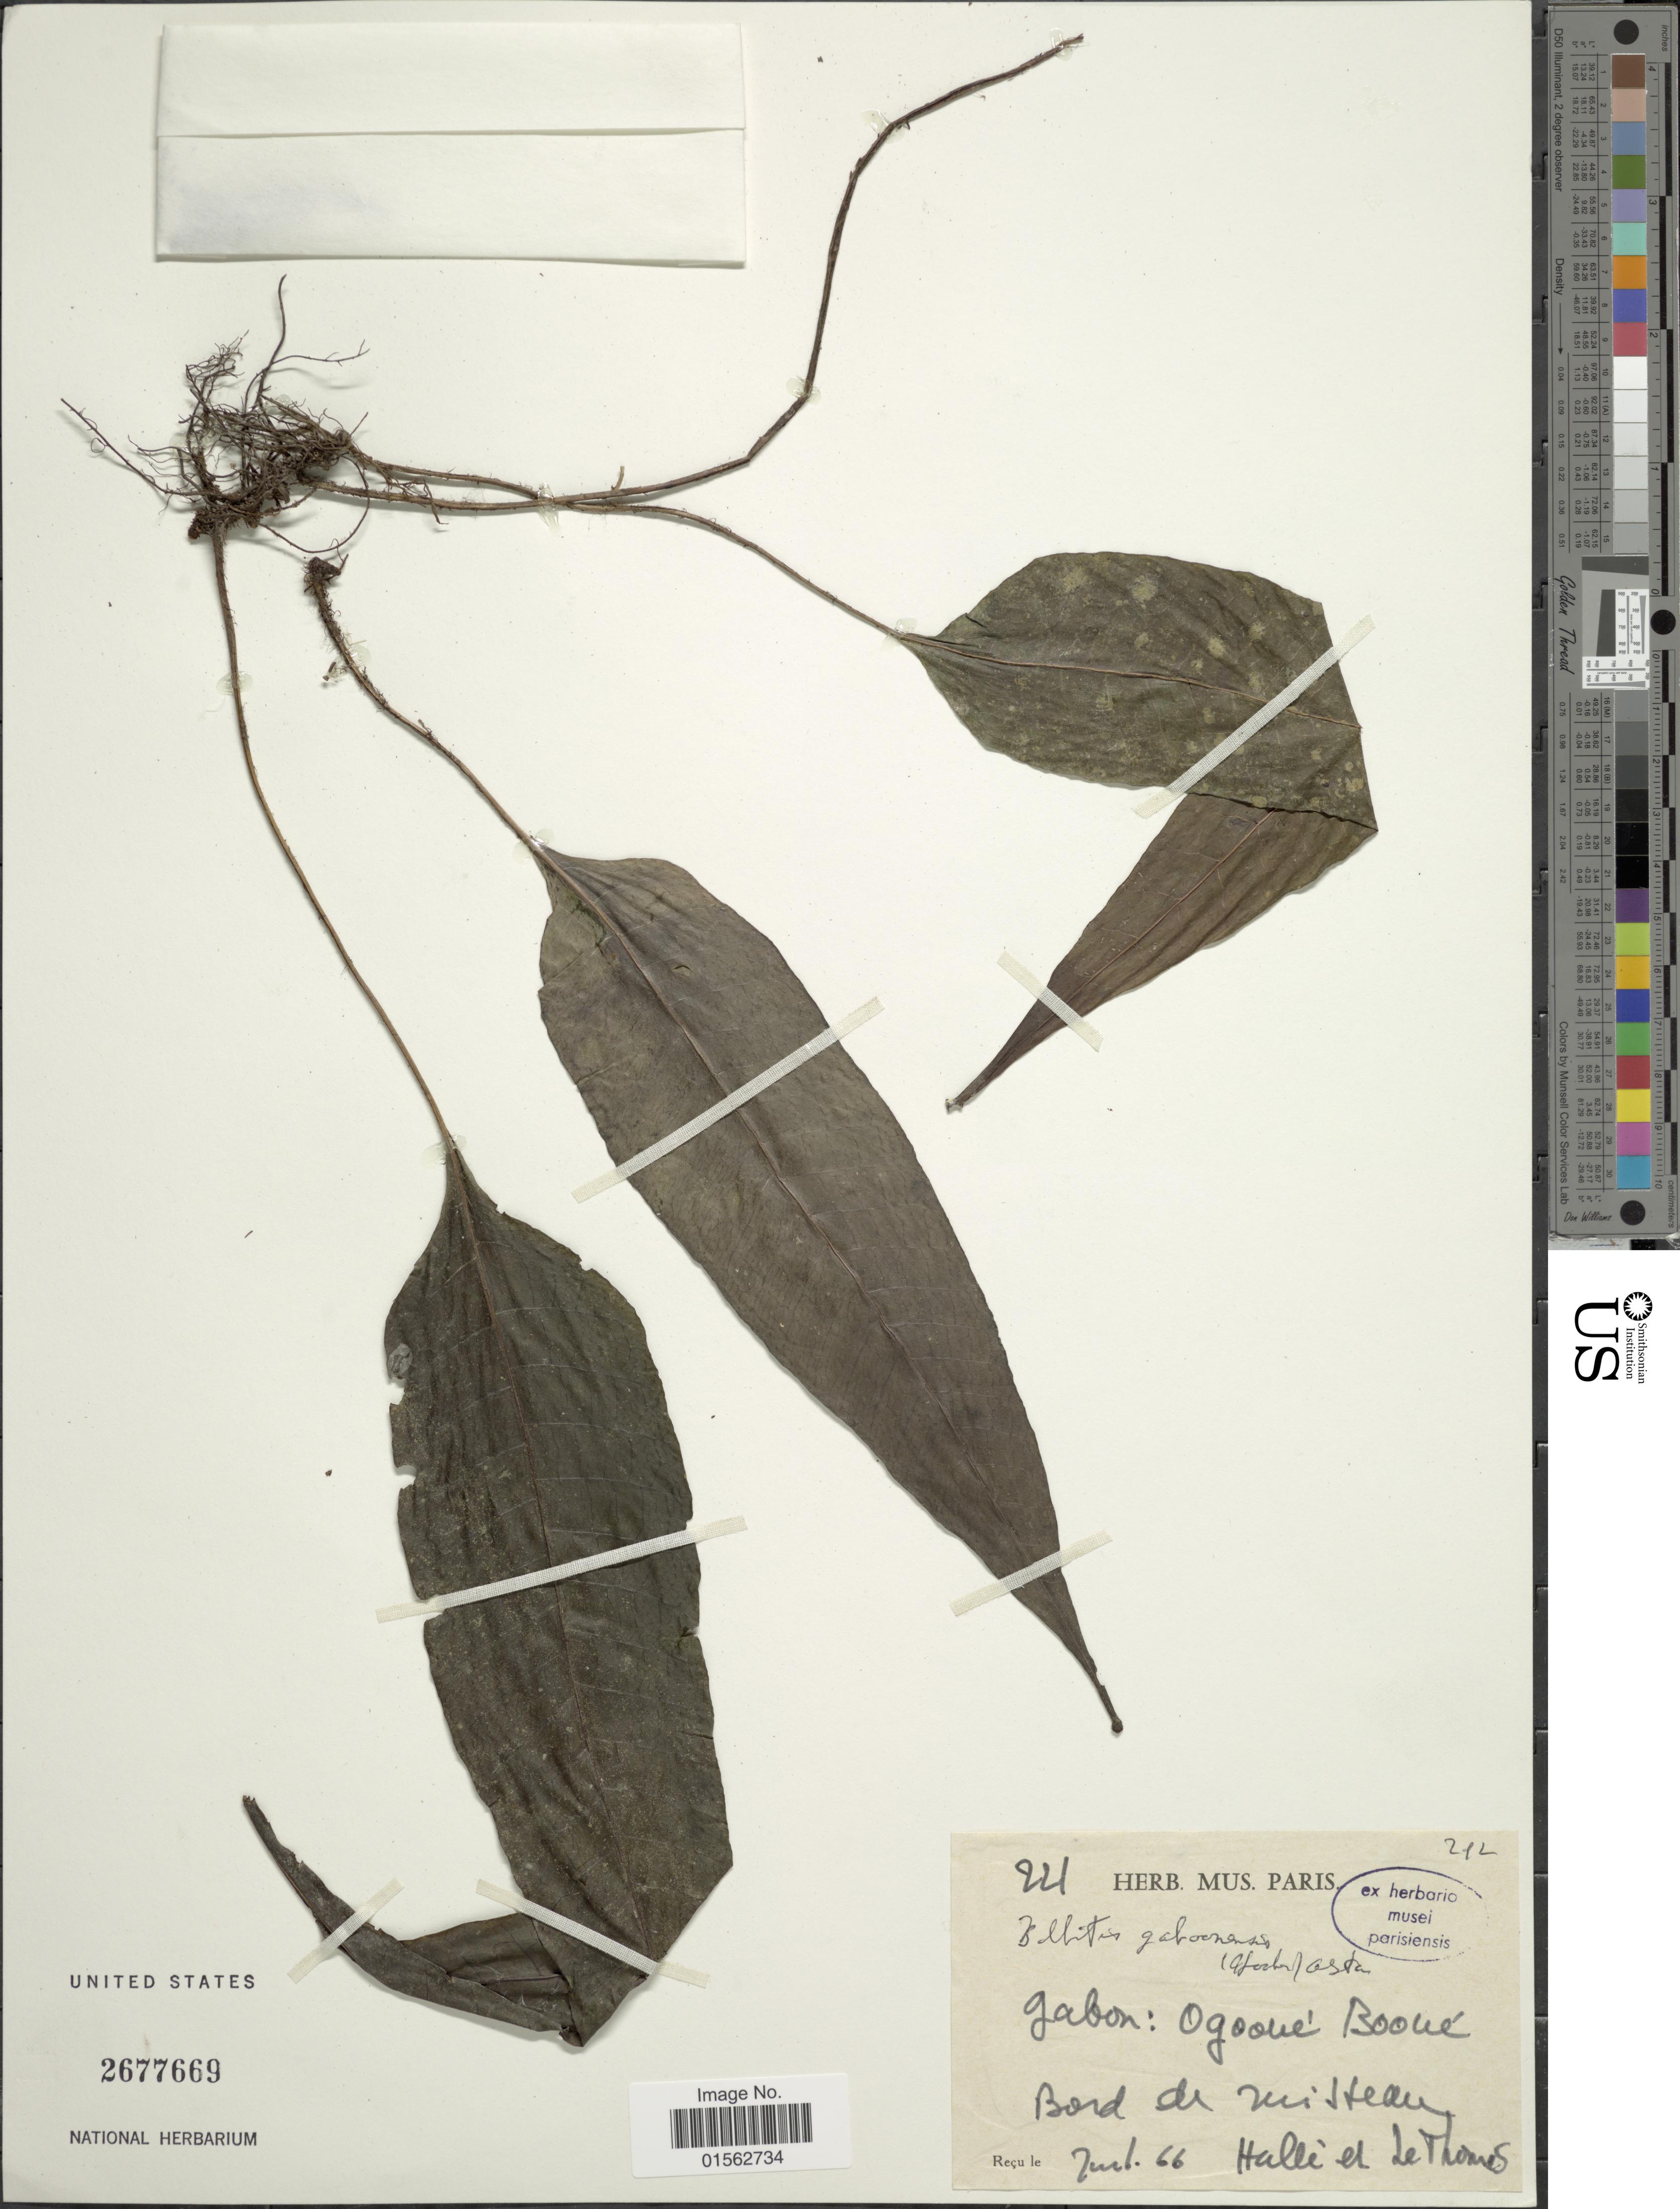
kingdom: Plantae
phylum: Tracheophyta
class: Polypodiopsida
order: Polypodiales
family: Dryopteridaceae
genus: Bolbitis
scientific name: Bolbitis gaboonensis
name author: (Hook.) C. Chr.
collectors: -. Halle & Le Thomas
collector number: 221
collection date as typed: Transcribed d/m/y: /7/66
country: Gabon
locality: Oggué Booué, Bord de ruisseau.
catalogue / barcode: US 2677669